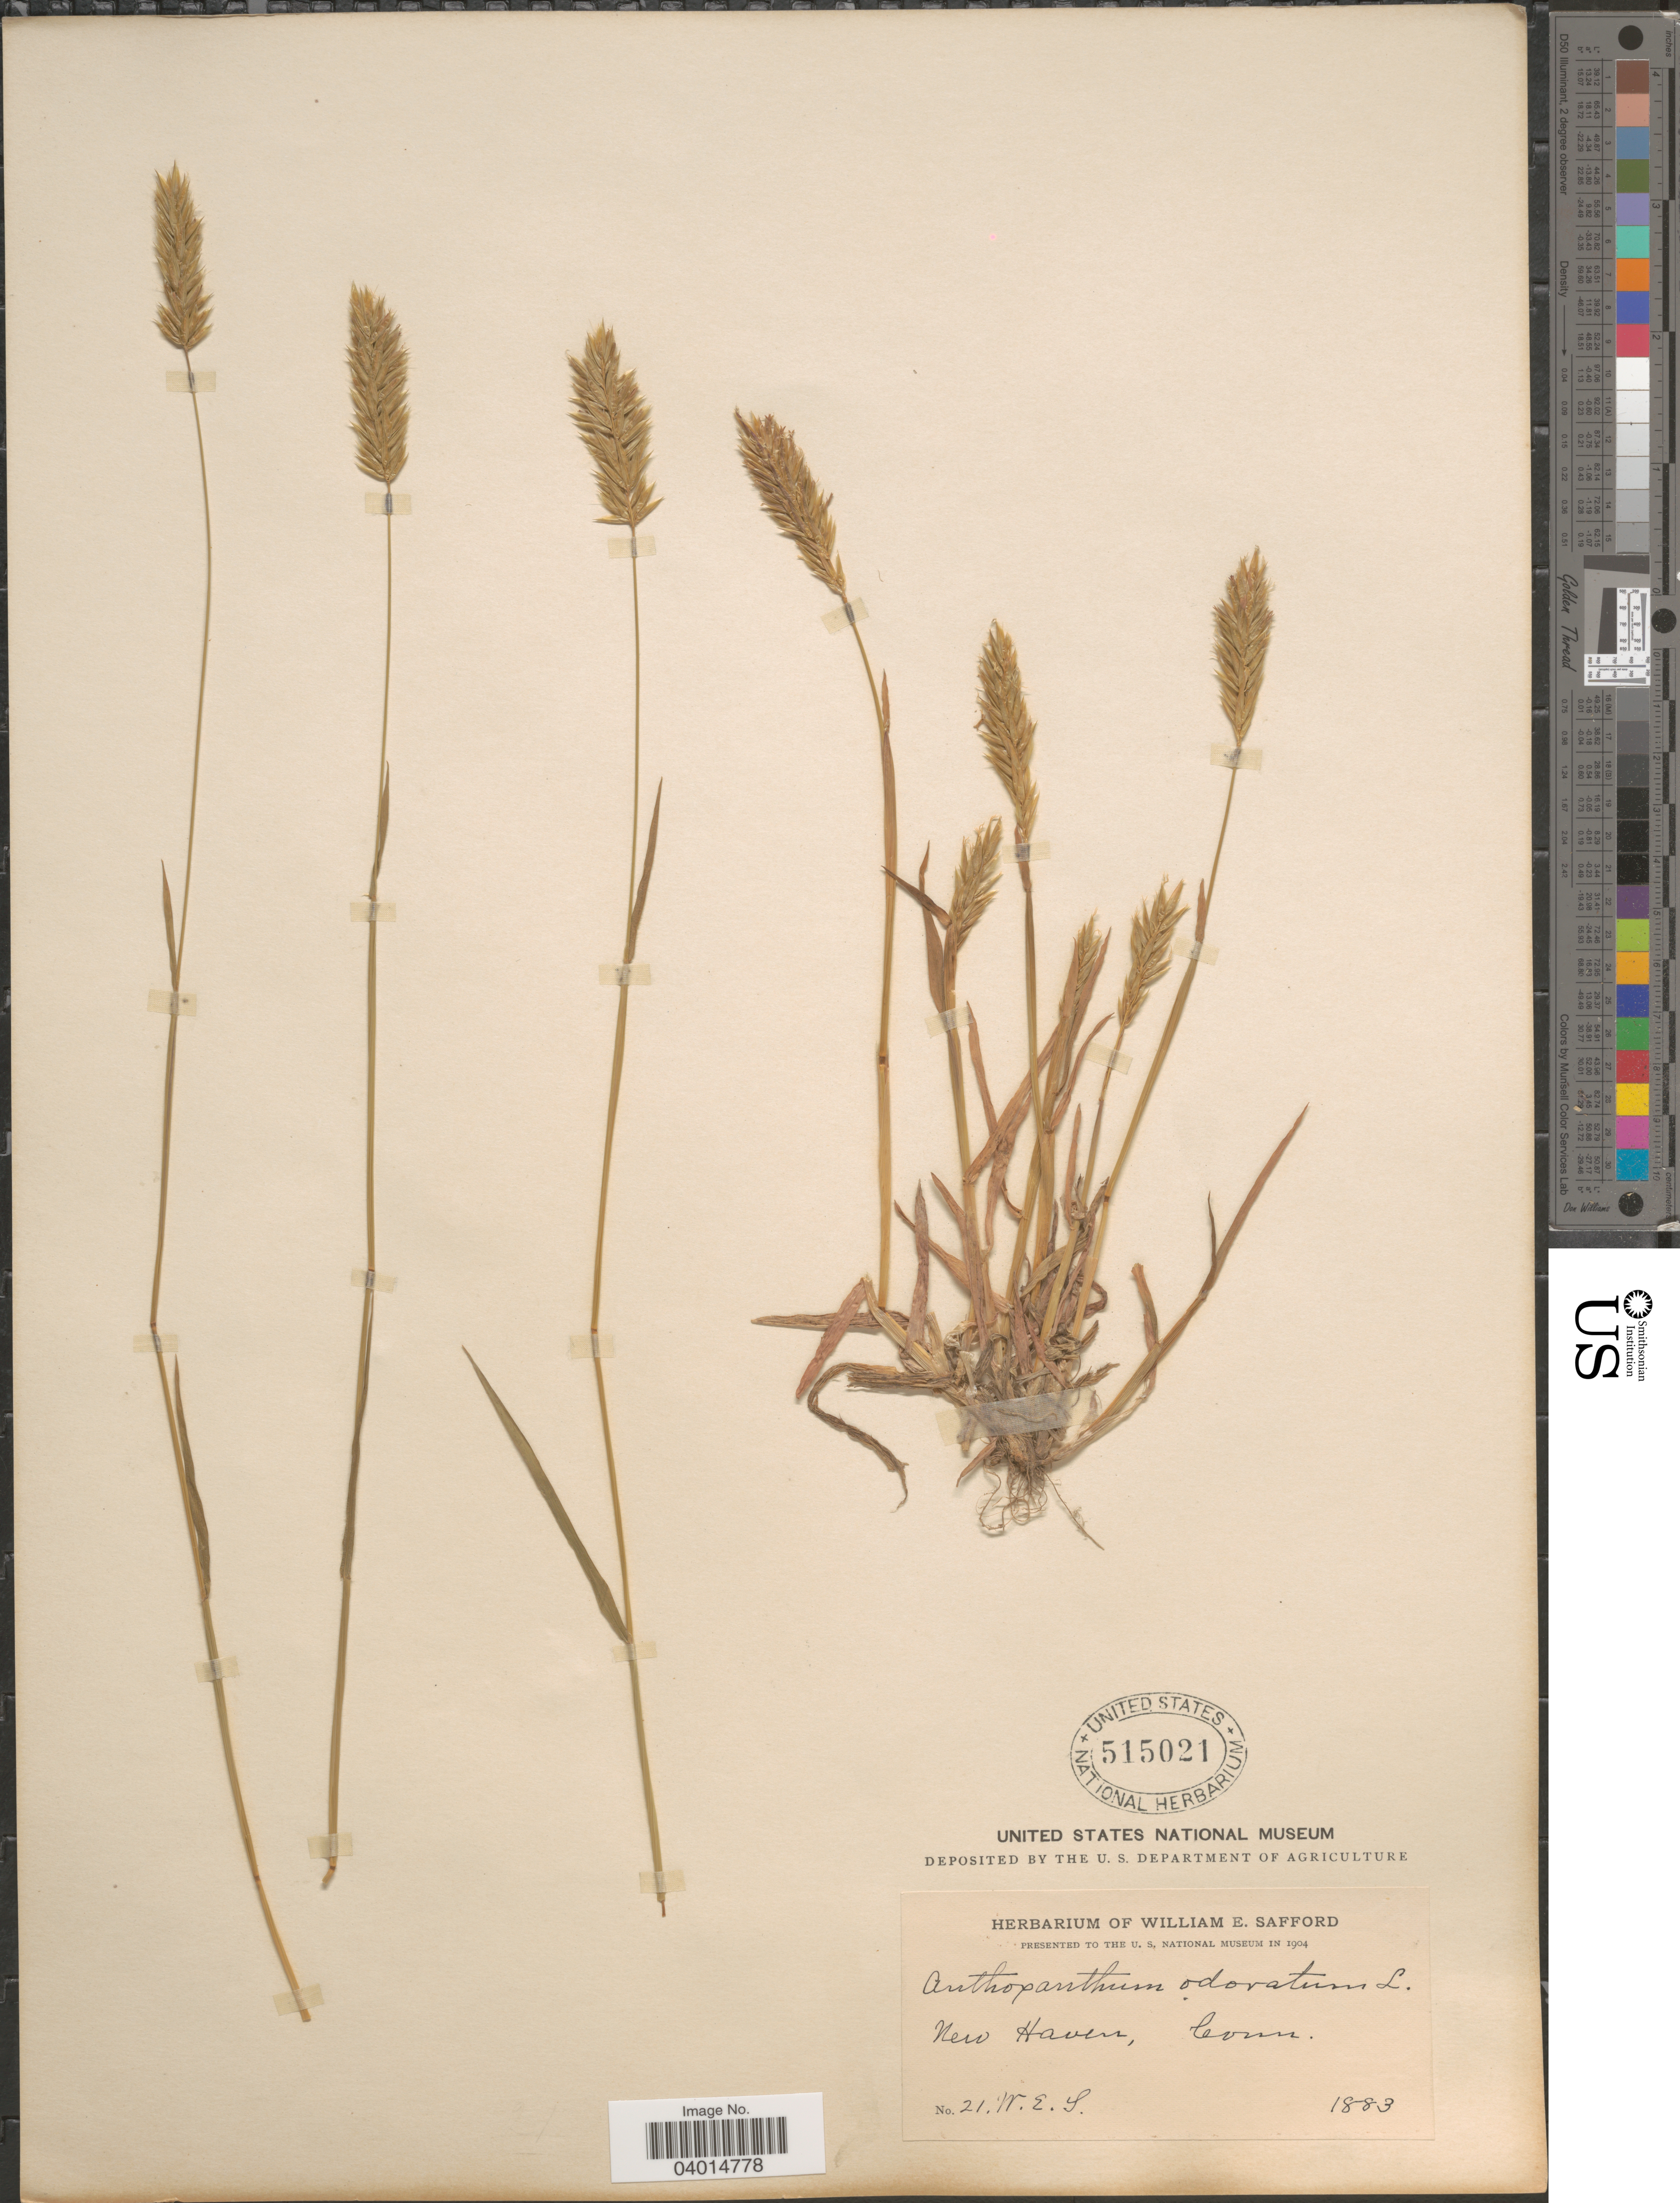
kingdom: Plantae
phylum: Tracheophyta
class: Liliopsida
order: Poales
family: Poaceae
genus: Anthoxanthum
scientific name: Anthoxanthum odoratum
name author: L.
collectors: W. E. Safford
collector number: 21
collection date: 1883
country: United States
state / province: Connecticut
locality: New Haven.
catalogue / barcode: US 515021